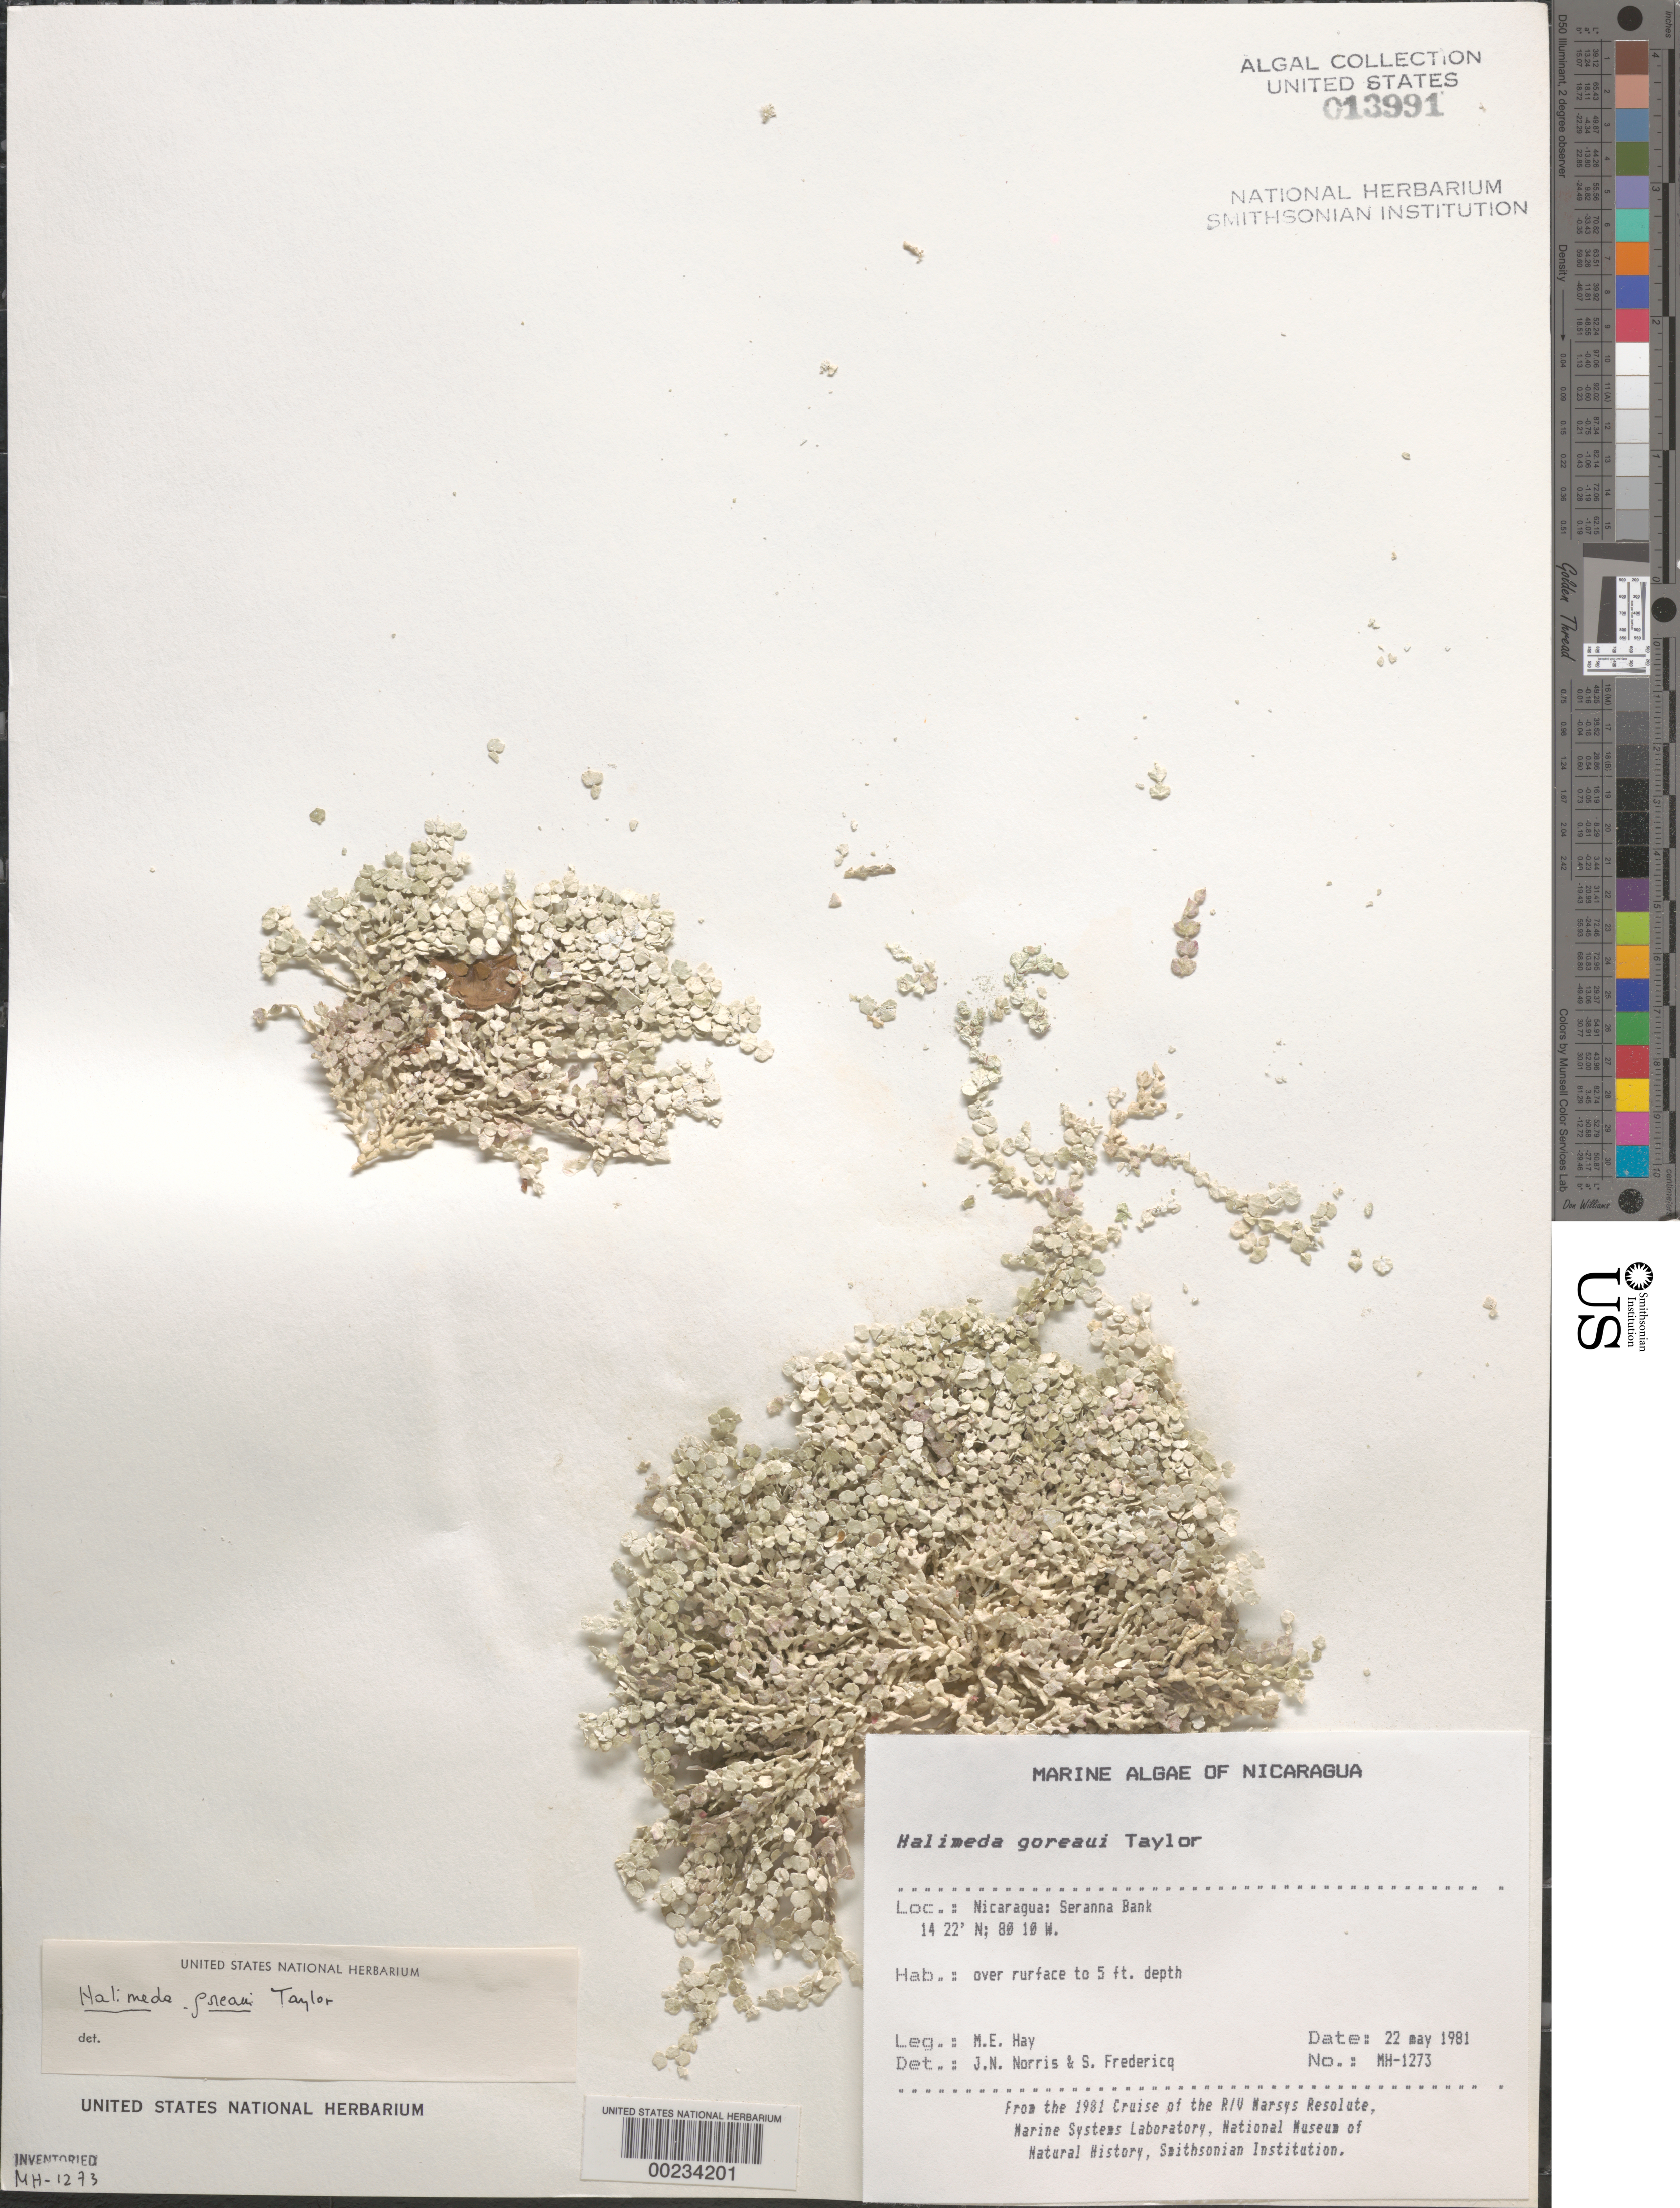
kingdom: Plantae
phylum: Chlorophyta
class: Ulvophyceae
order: Bryopsidales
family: Halimedaceae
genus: Halimeda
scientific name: Halimeda goreaui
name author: W.R. Taylor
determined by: Norris, J. N.; Fredericq, S.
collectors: M. E. Hay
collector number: MEH-1273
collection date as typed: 22 May 1981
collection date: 1981-05-22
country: Nicaragua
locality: Seranna bank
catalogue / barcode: US 13991